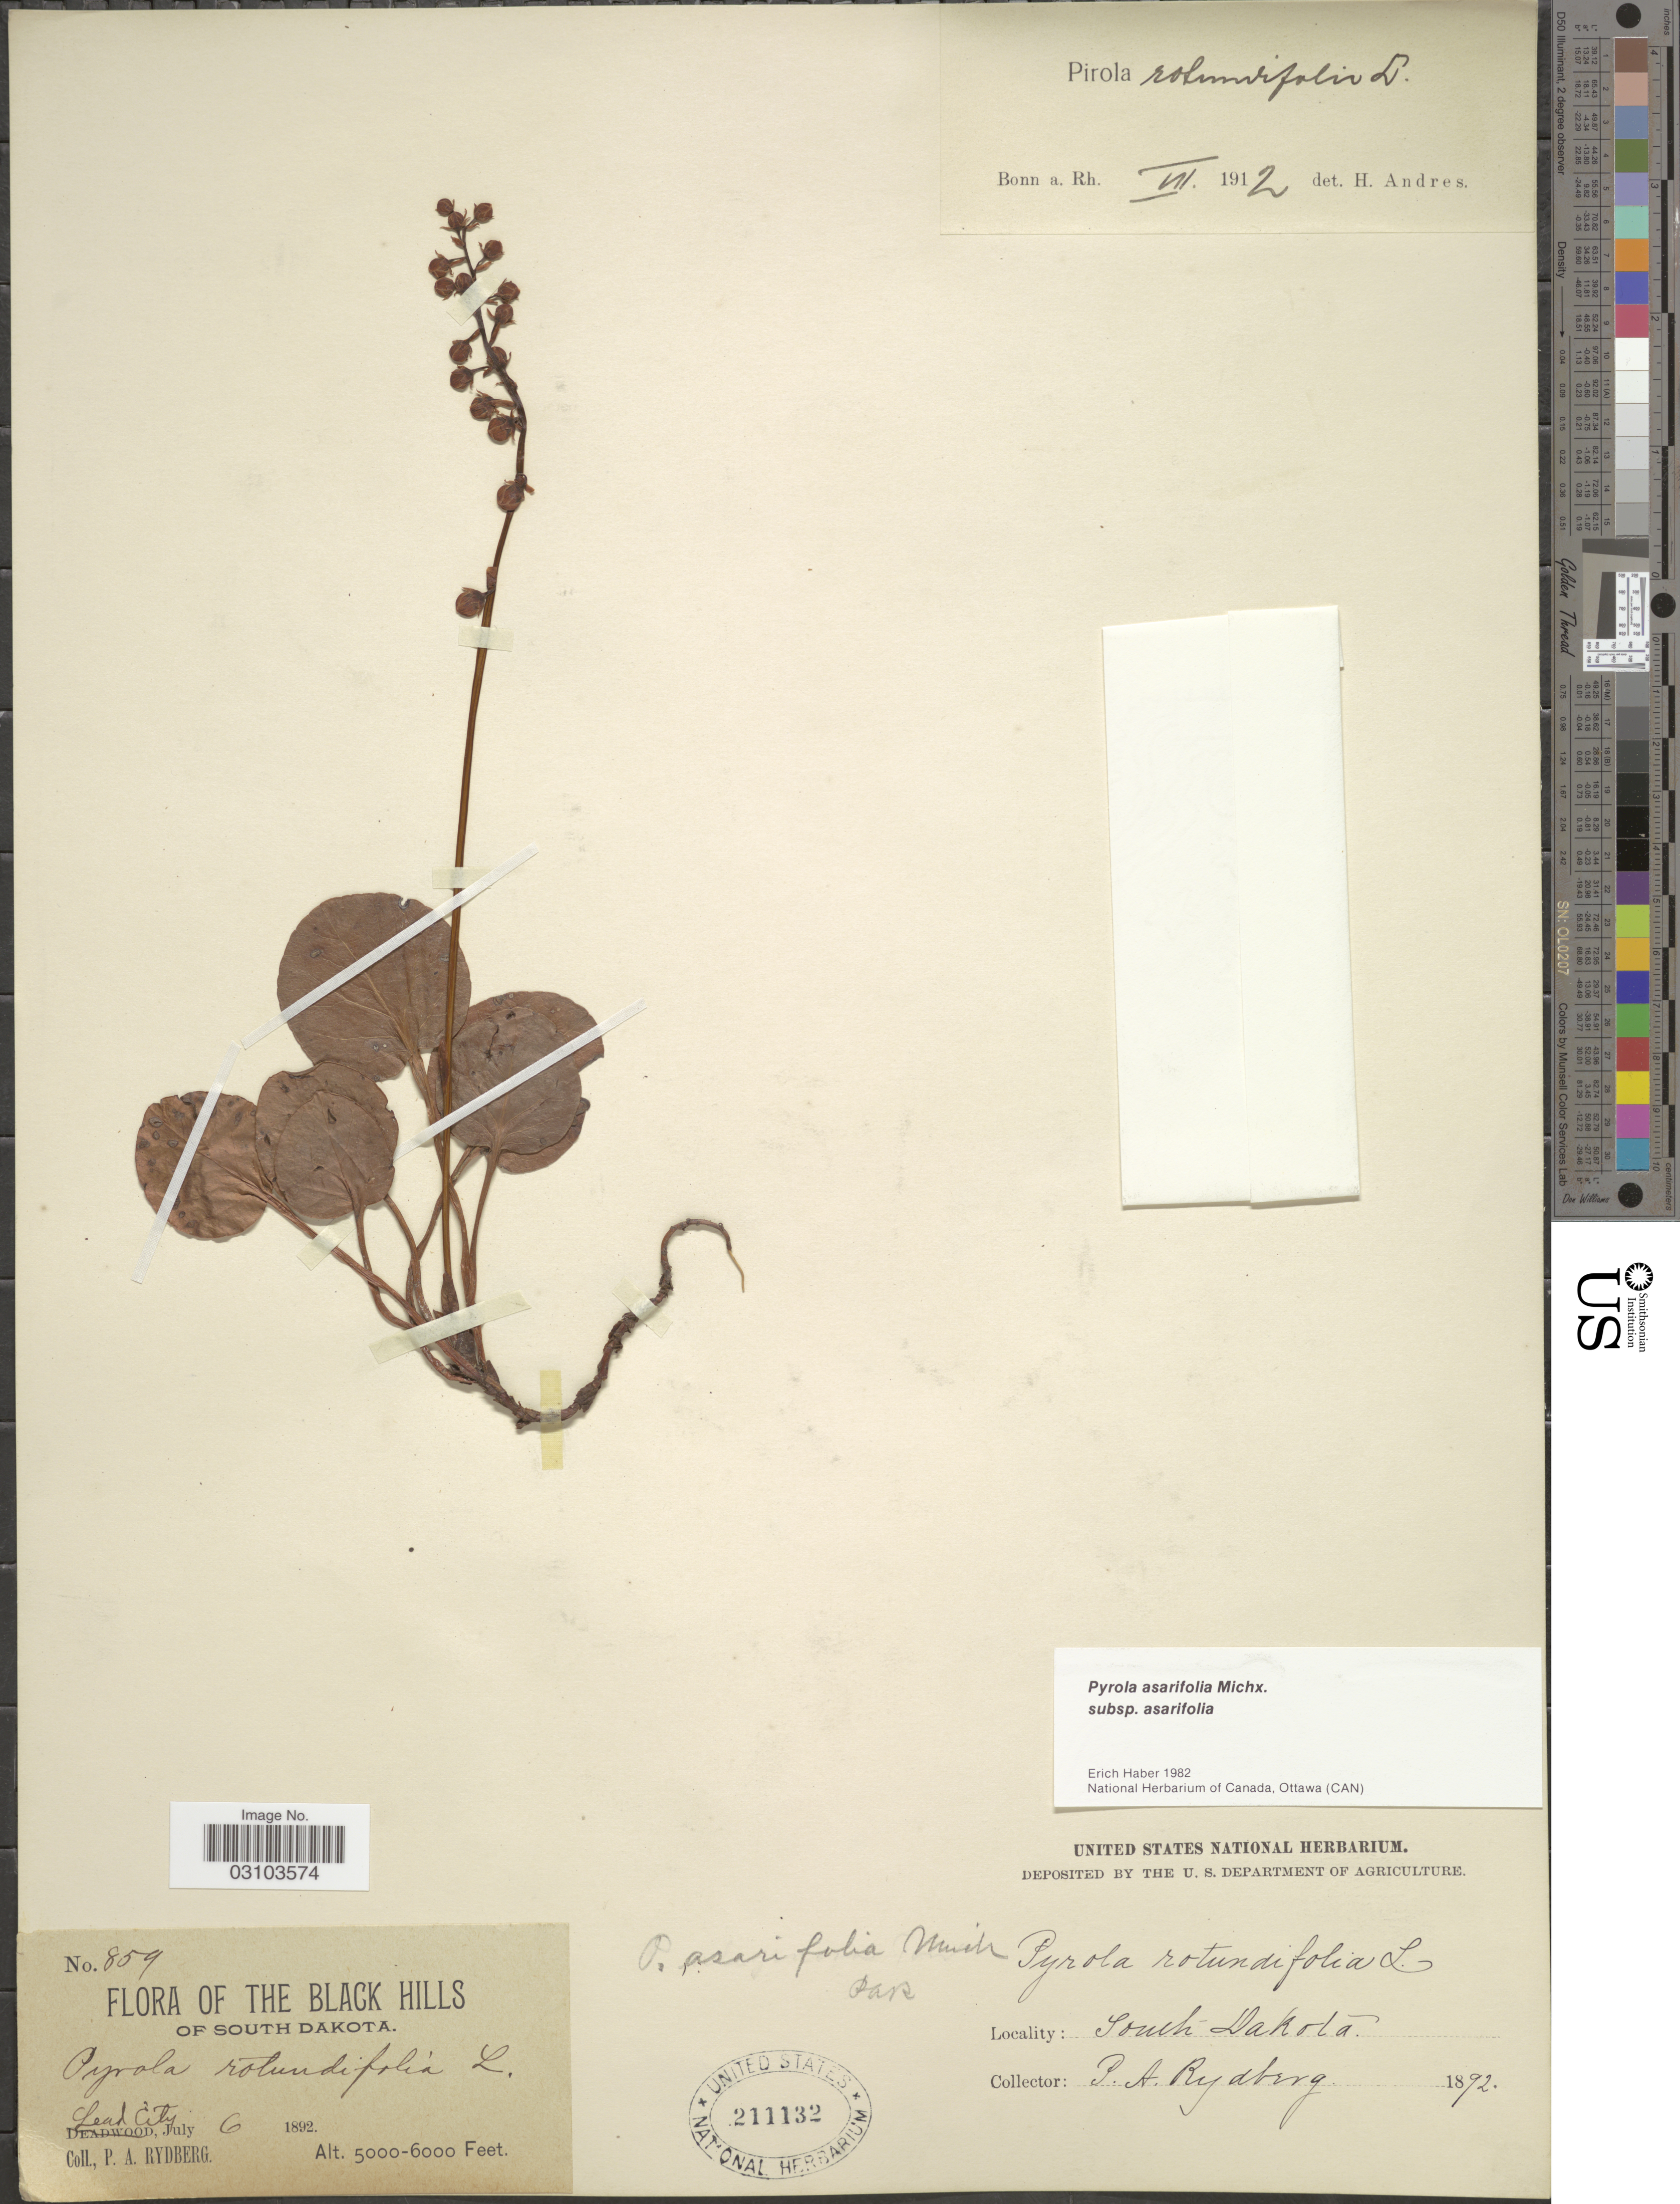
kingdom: Plantae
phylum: Tracheophyta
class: Magnoliopsida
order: Ericales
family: Ericaceae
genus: Pyrola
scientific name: Pyrola asarifolia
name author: Michx.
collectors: P. A. Rydberg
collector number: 859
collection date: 1892-07-06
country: United States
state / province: South Dakota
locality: The Black Hills of South Dakota. Lead City.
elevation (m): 1524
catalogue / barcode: US 211132